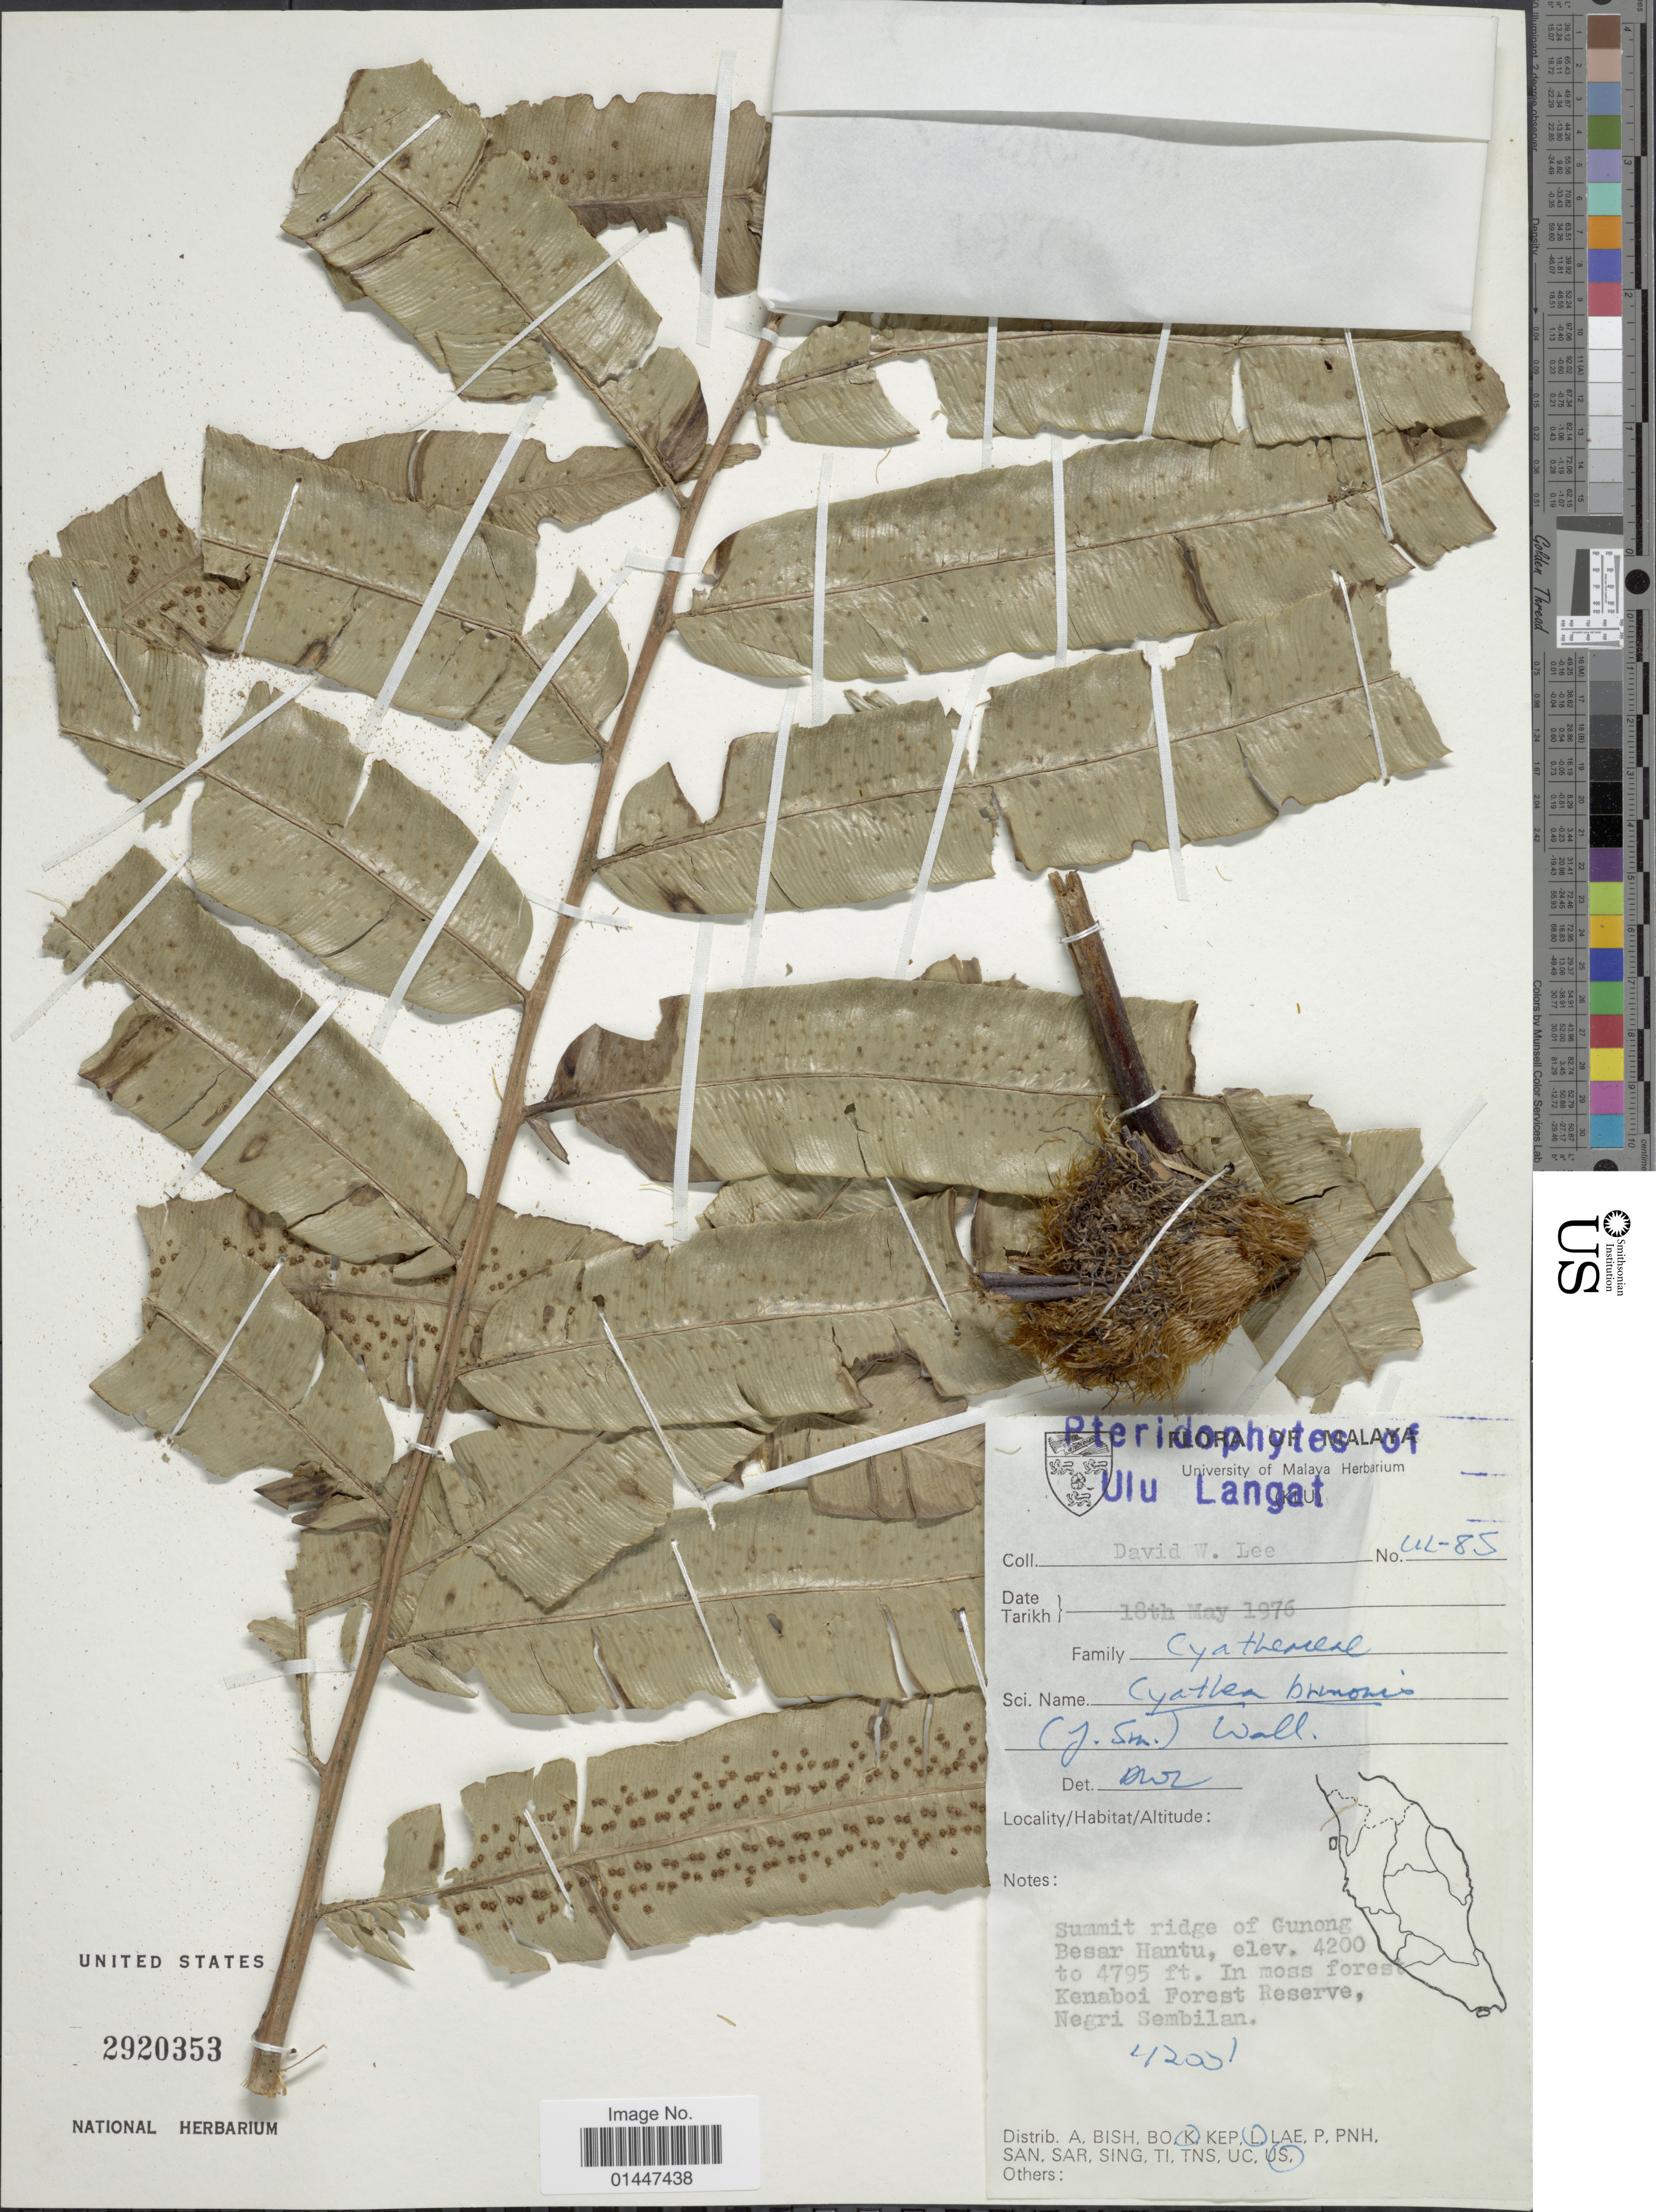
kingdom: Plantae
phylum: Tracheophyta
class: Polypodiopsida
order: Cyatheales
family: Cyatheaceae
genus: Sphaeropteris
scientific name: Sphaeropteris moluccana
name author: (Desv.) R.M. Tryon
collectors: D. Lee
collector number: UL-85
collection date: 1976-05-18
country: Malaysia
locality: Summit ridge of Gunong Besar hantu. In most forest Kenaboi Forest Reserve, Negri Sembilan. Ulu langat.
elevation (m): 1280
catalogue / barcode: US 2920353